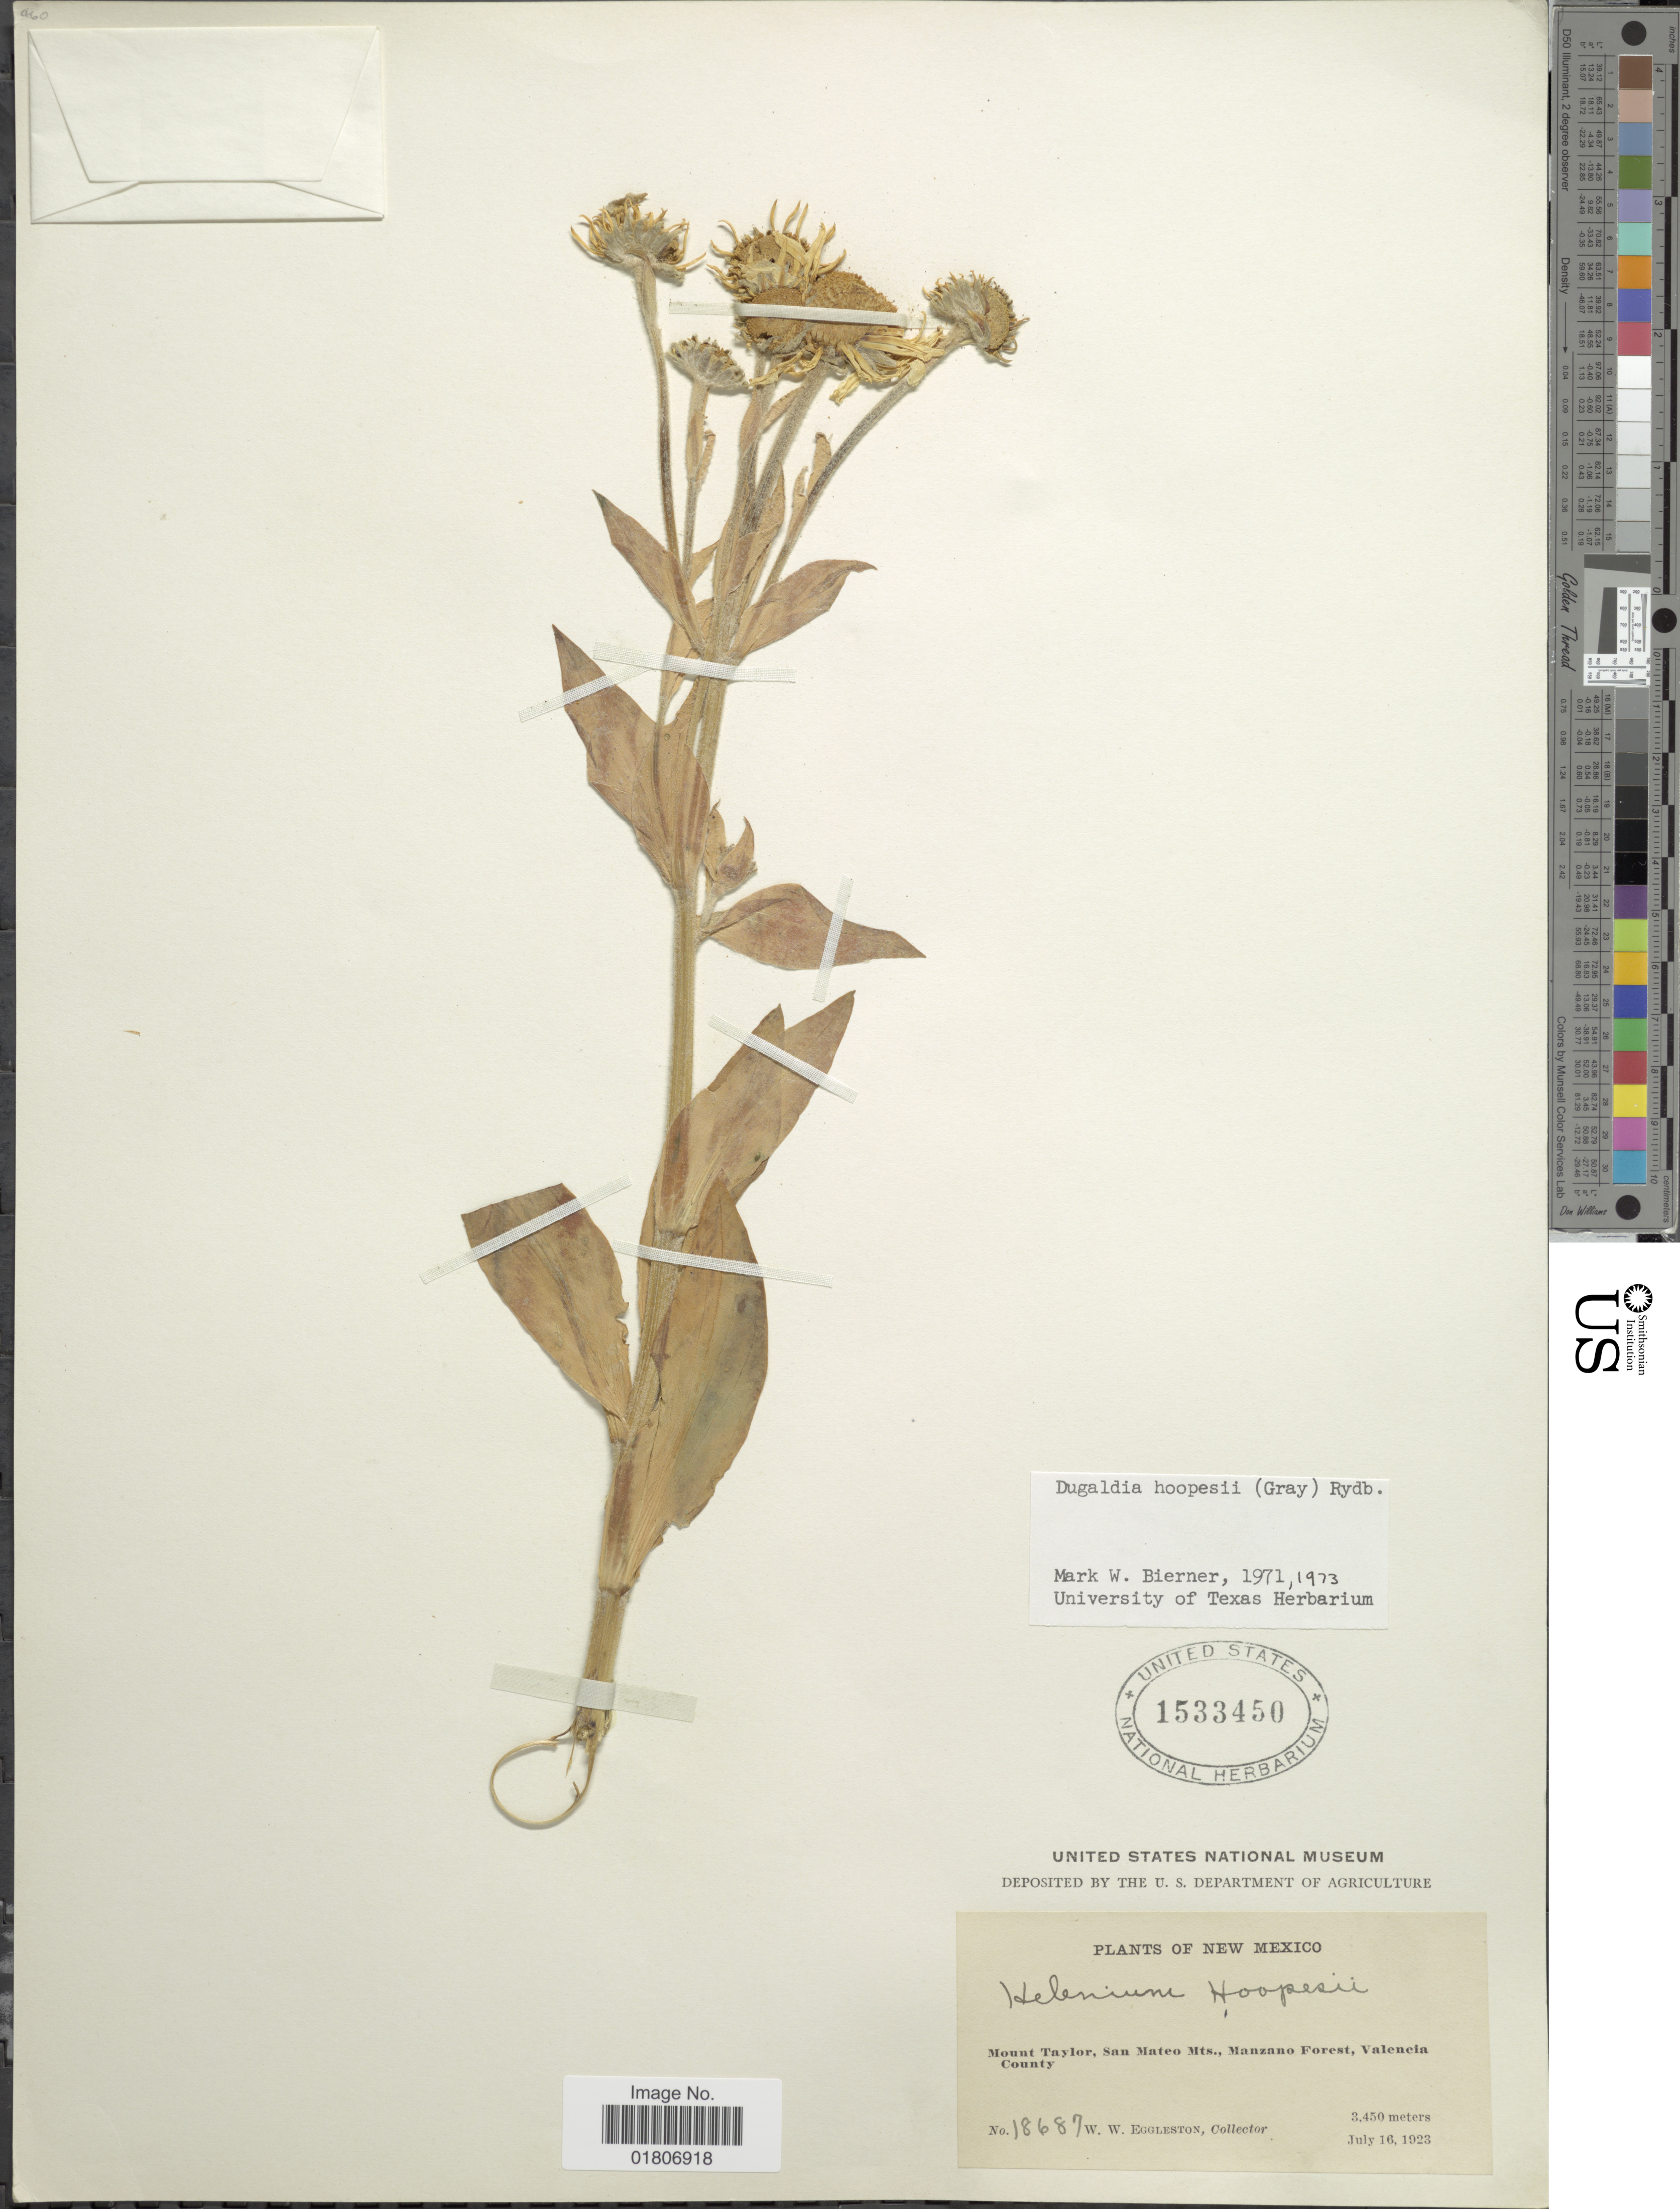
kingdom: Plantae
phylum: Tracheophyta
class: Magnoliopsida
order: Asterales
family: Asteraceae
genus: Dugaldia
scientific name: Dugaldia hoopesii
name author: (A. Gray) Rydb.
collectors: W. W. Eggleston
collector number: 18687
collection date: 1923-07-16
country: United States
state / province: New Mexico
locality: Mount Taylor, San Mateo Mts., Manzano Forest, Valencia County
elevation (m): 3450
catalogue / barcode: US 1533450